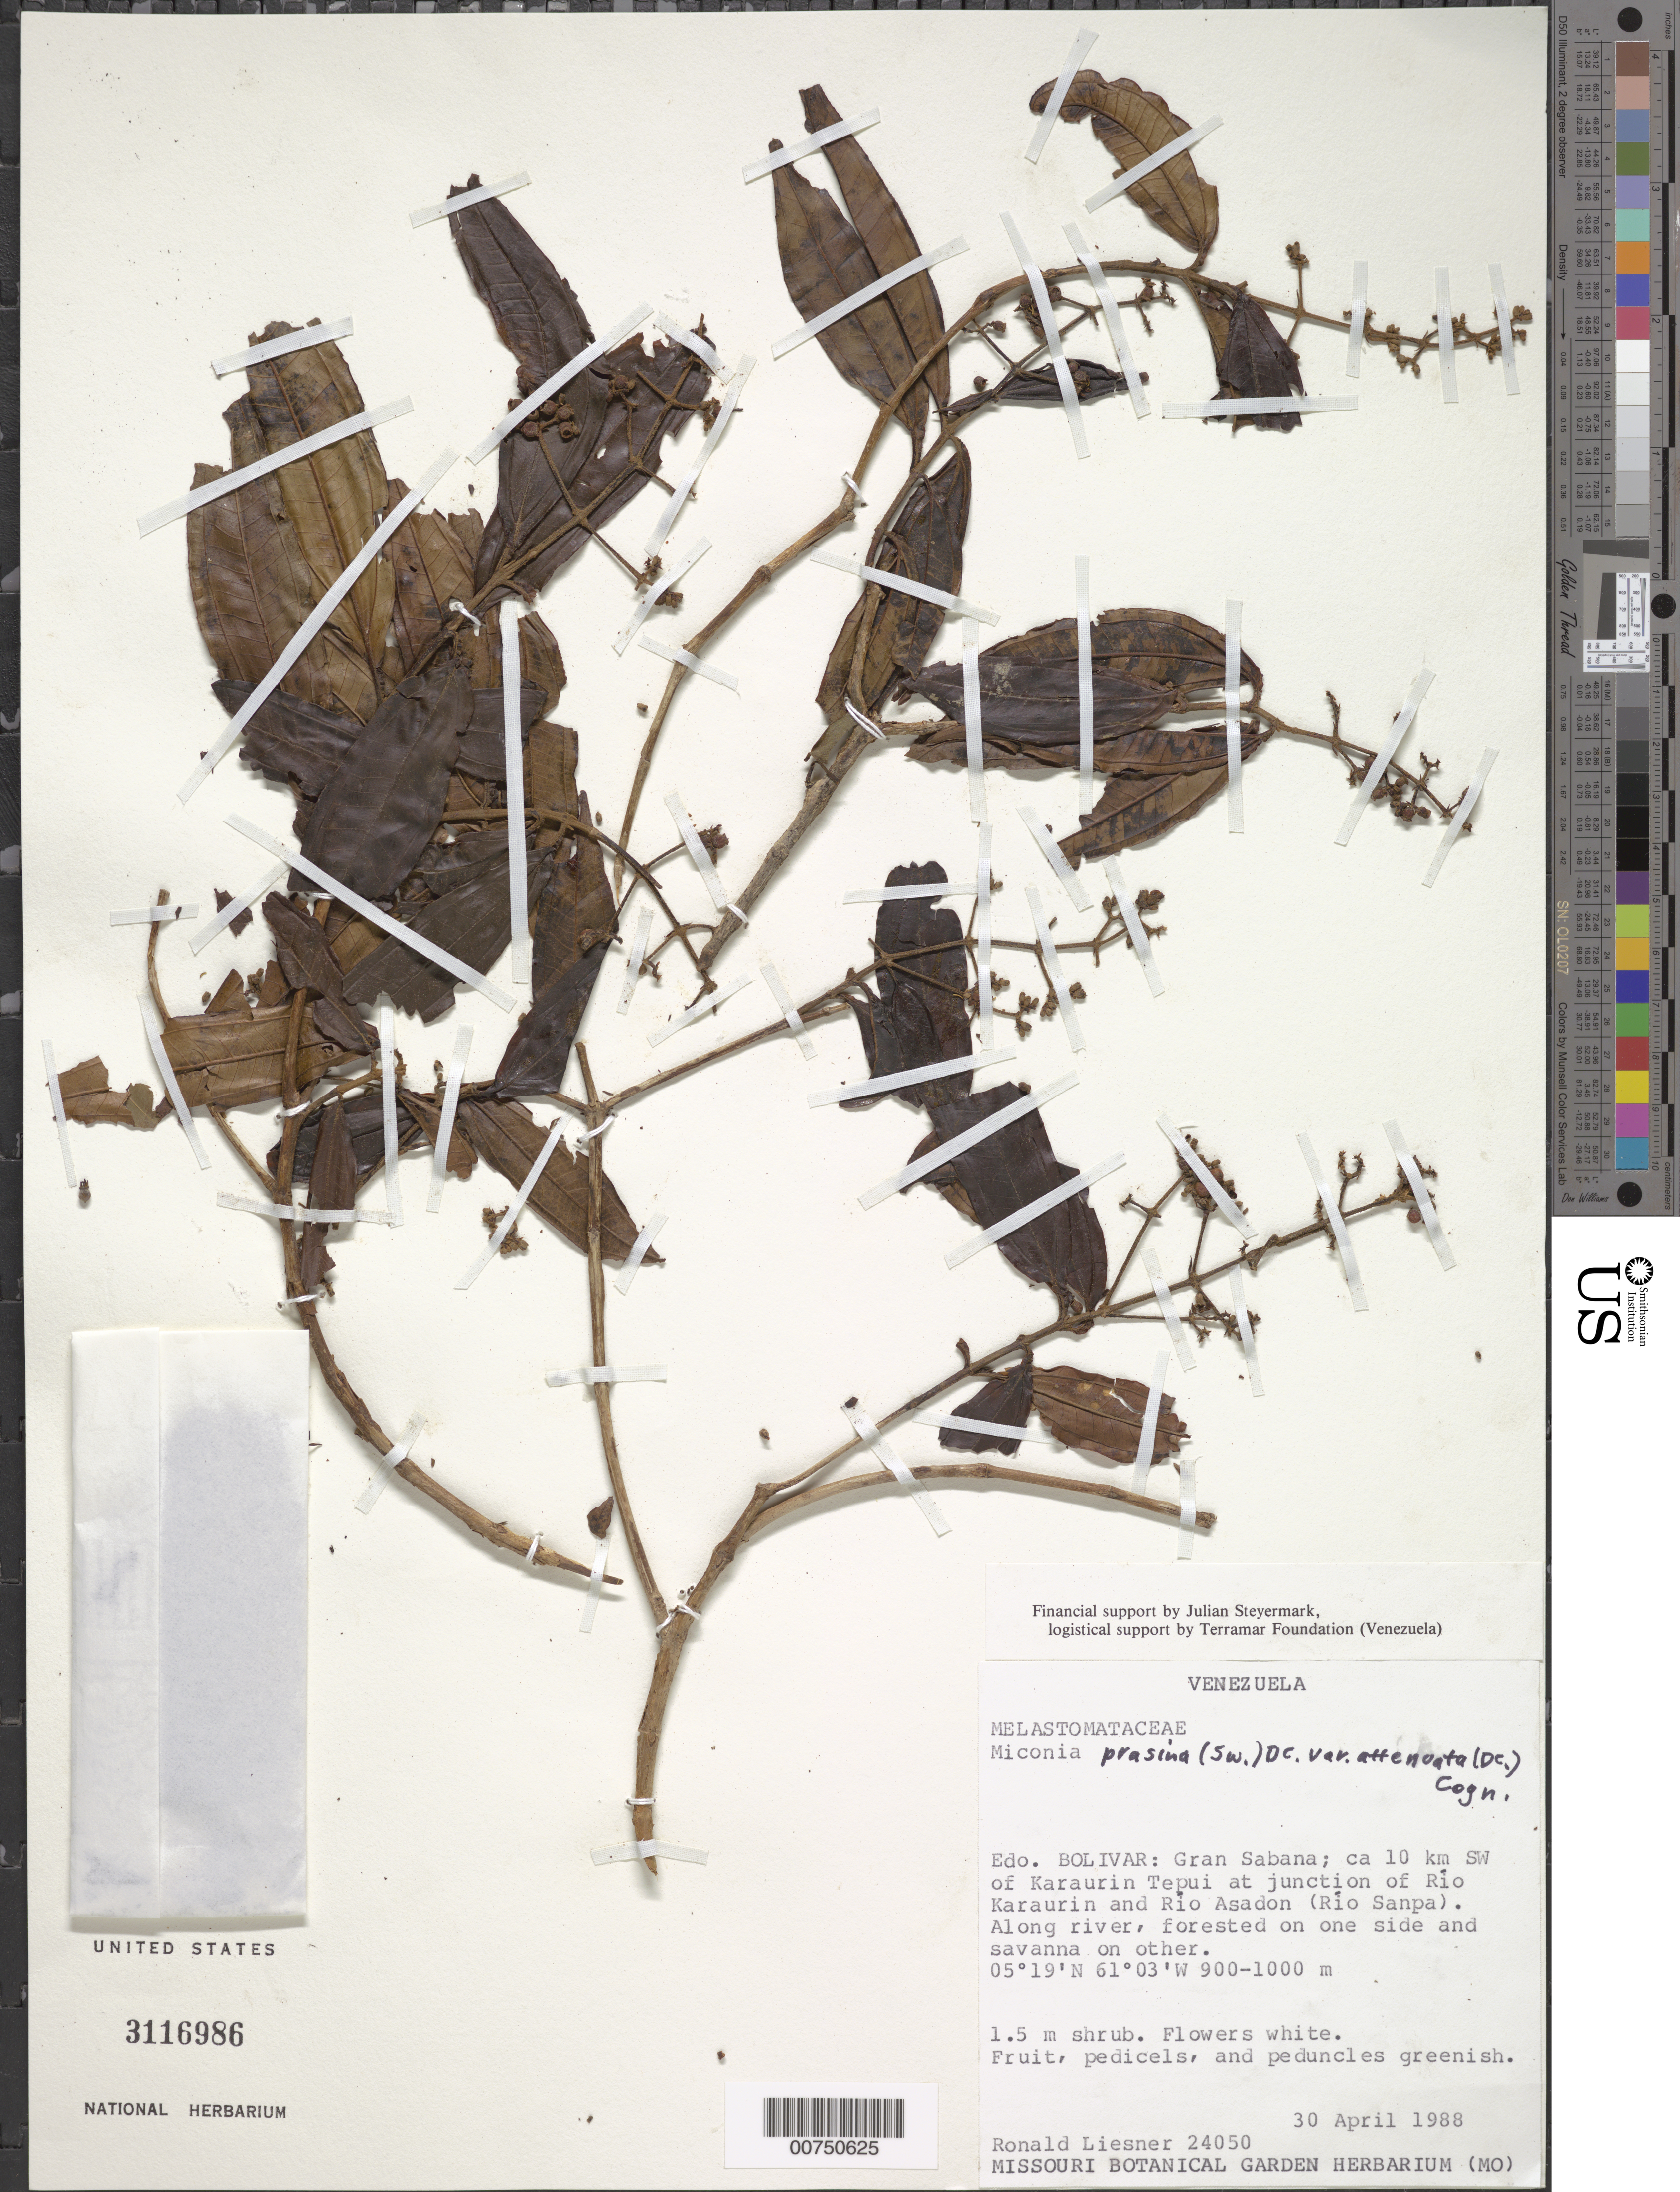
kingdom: Plantae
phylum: Tracheophyta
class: Magnoliopsida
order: Myrtales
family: Melastomataceae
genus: Miconia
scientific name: Miconia prasina var. attenuata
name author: (DC.) Cogn.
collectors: R. L. Liesner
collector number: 24050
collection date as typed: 30-Apr-88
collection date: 1988-04-30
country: Venezuela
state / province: Bolívar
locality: Gran Sabana, ca 10 km SW of Karaurin tepuí at junction of Río Karaurin and Río Asadon (Río Sanpa)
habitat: Along river, forested on one side and savanna on other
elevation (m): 900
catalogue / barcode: US 3116986